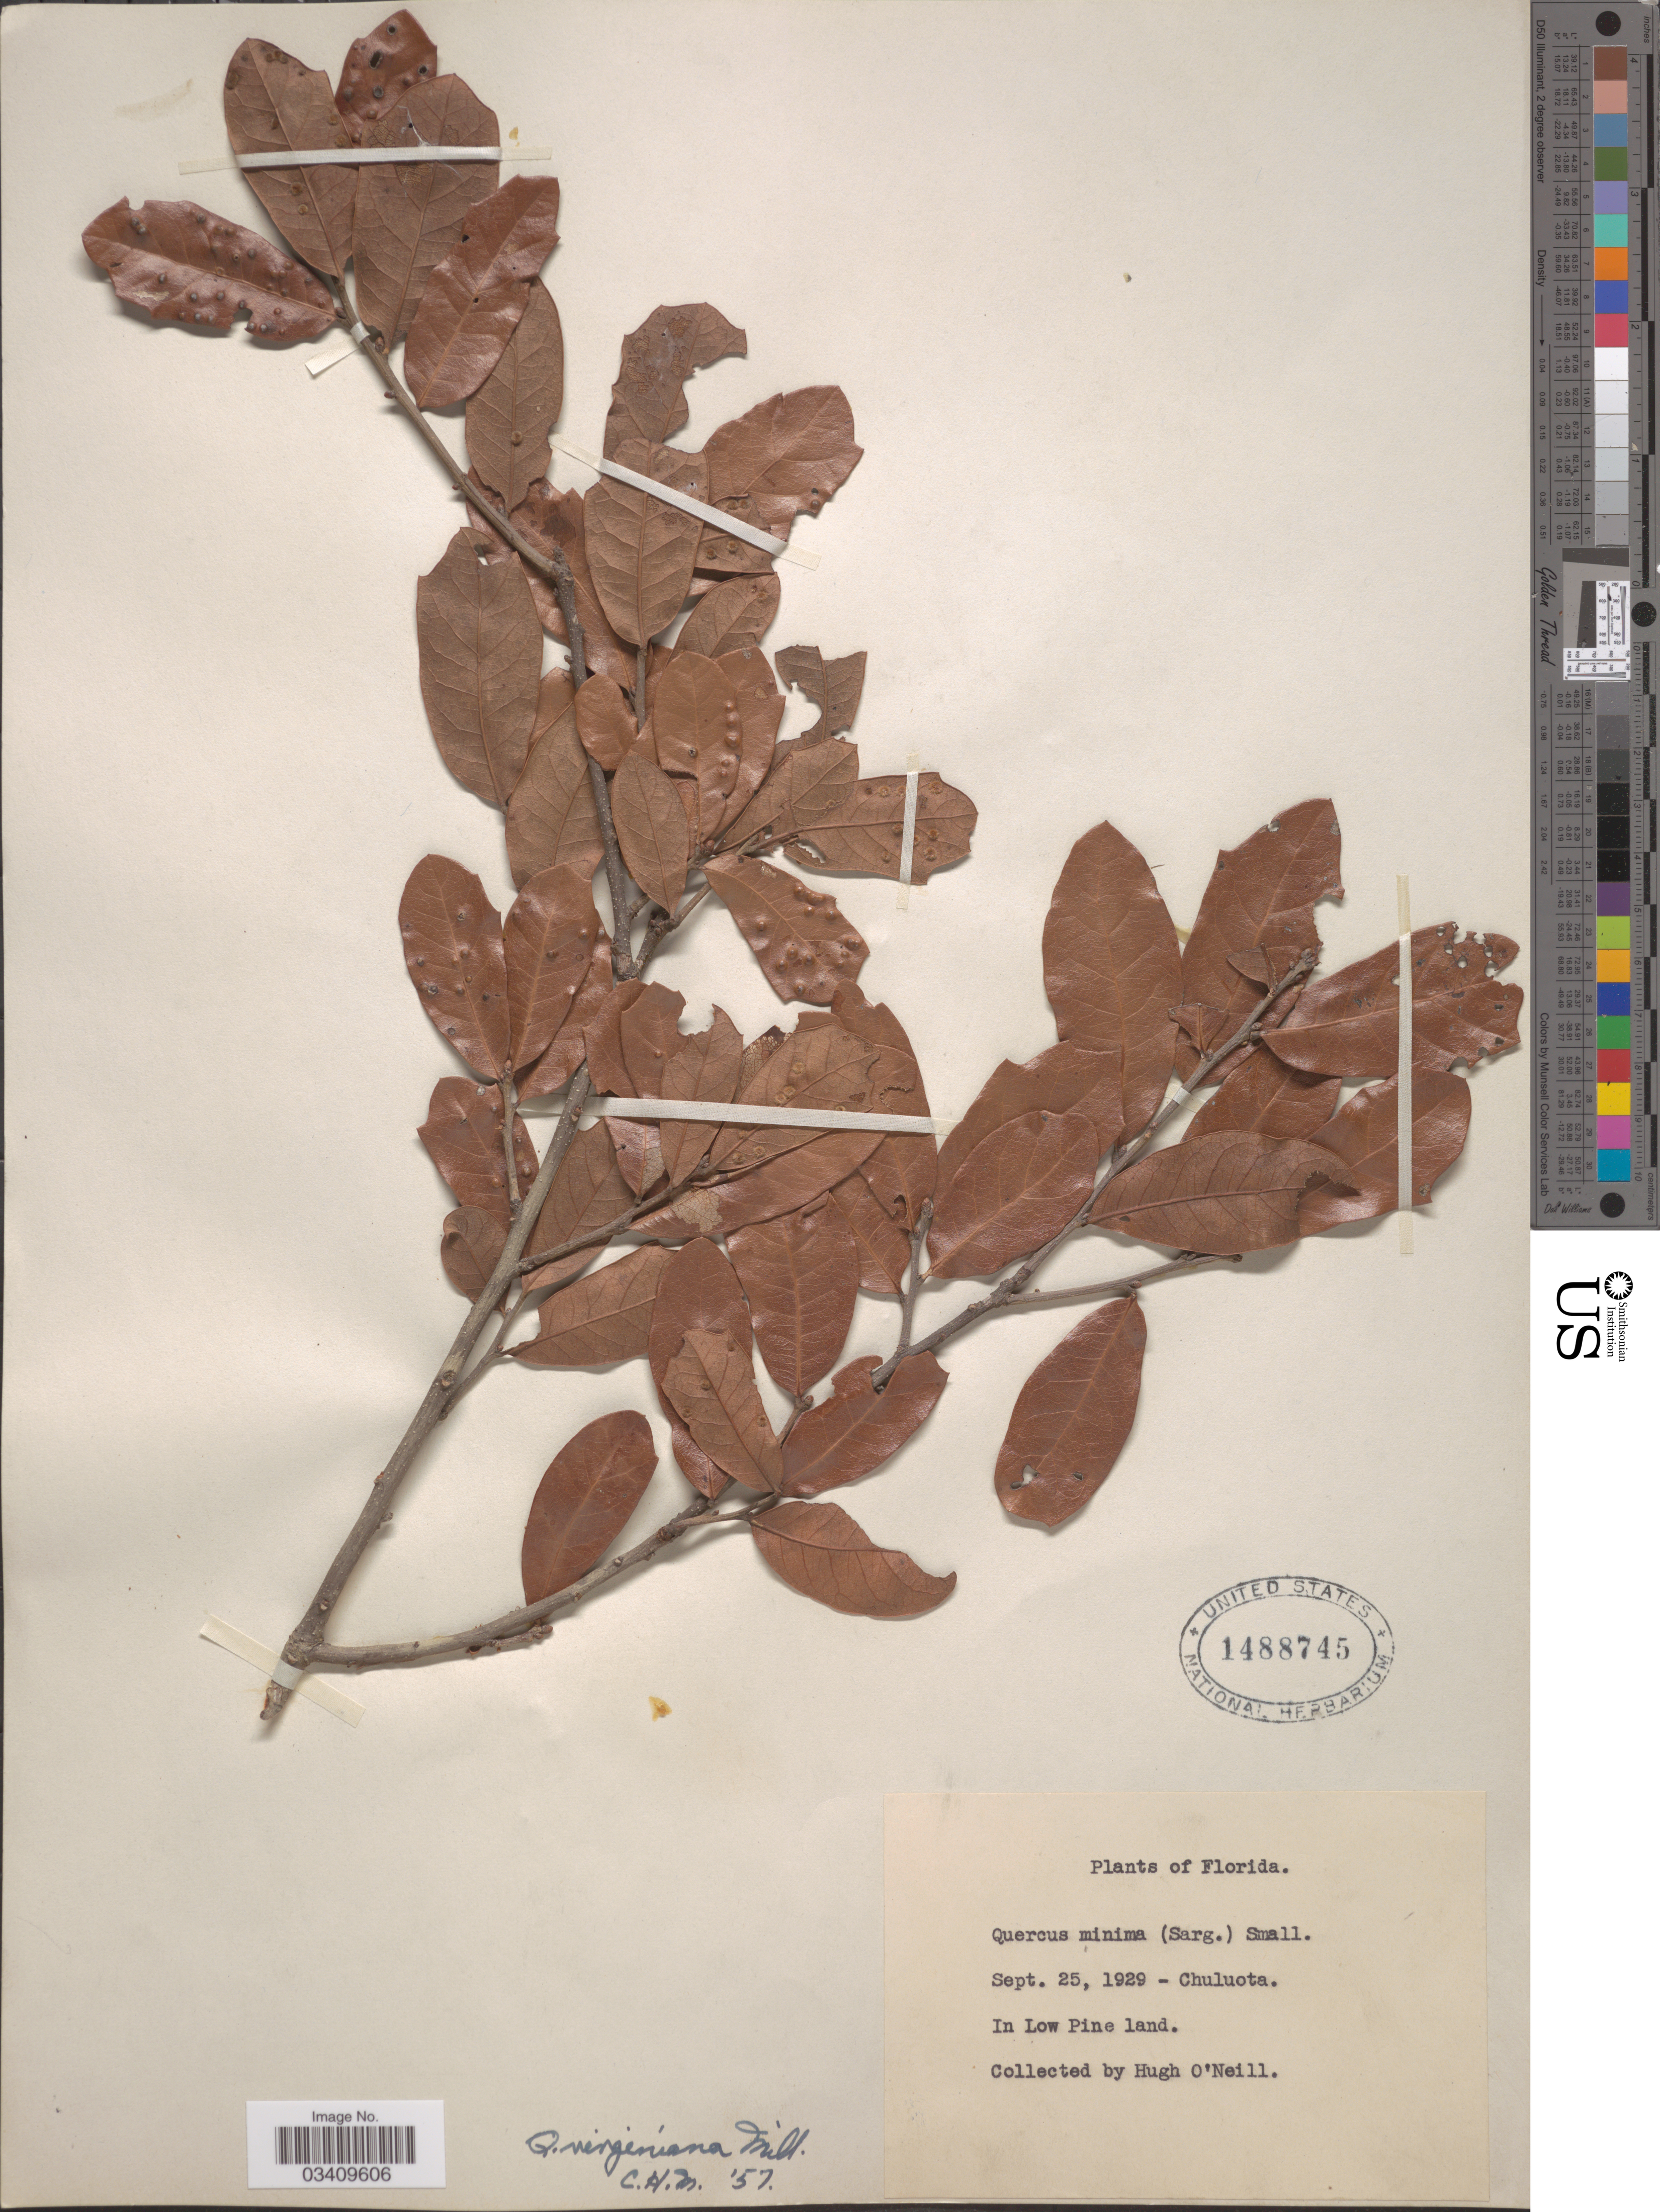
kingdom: Plantae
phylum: Tracheophyta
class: Magnoliopsida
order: Fagales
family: Fagaceae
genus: Quercus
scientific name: Quercus virginiana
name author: Mill.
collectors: H. O'Neill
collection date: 1929-09-25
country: United States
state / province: Florida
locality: Chuluota. In Low Pine land.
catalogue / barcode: US 1488745